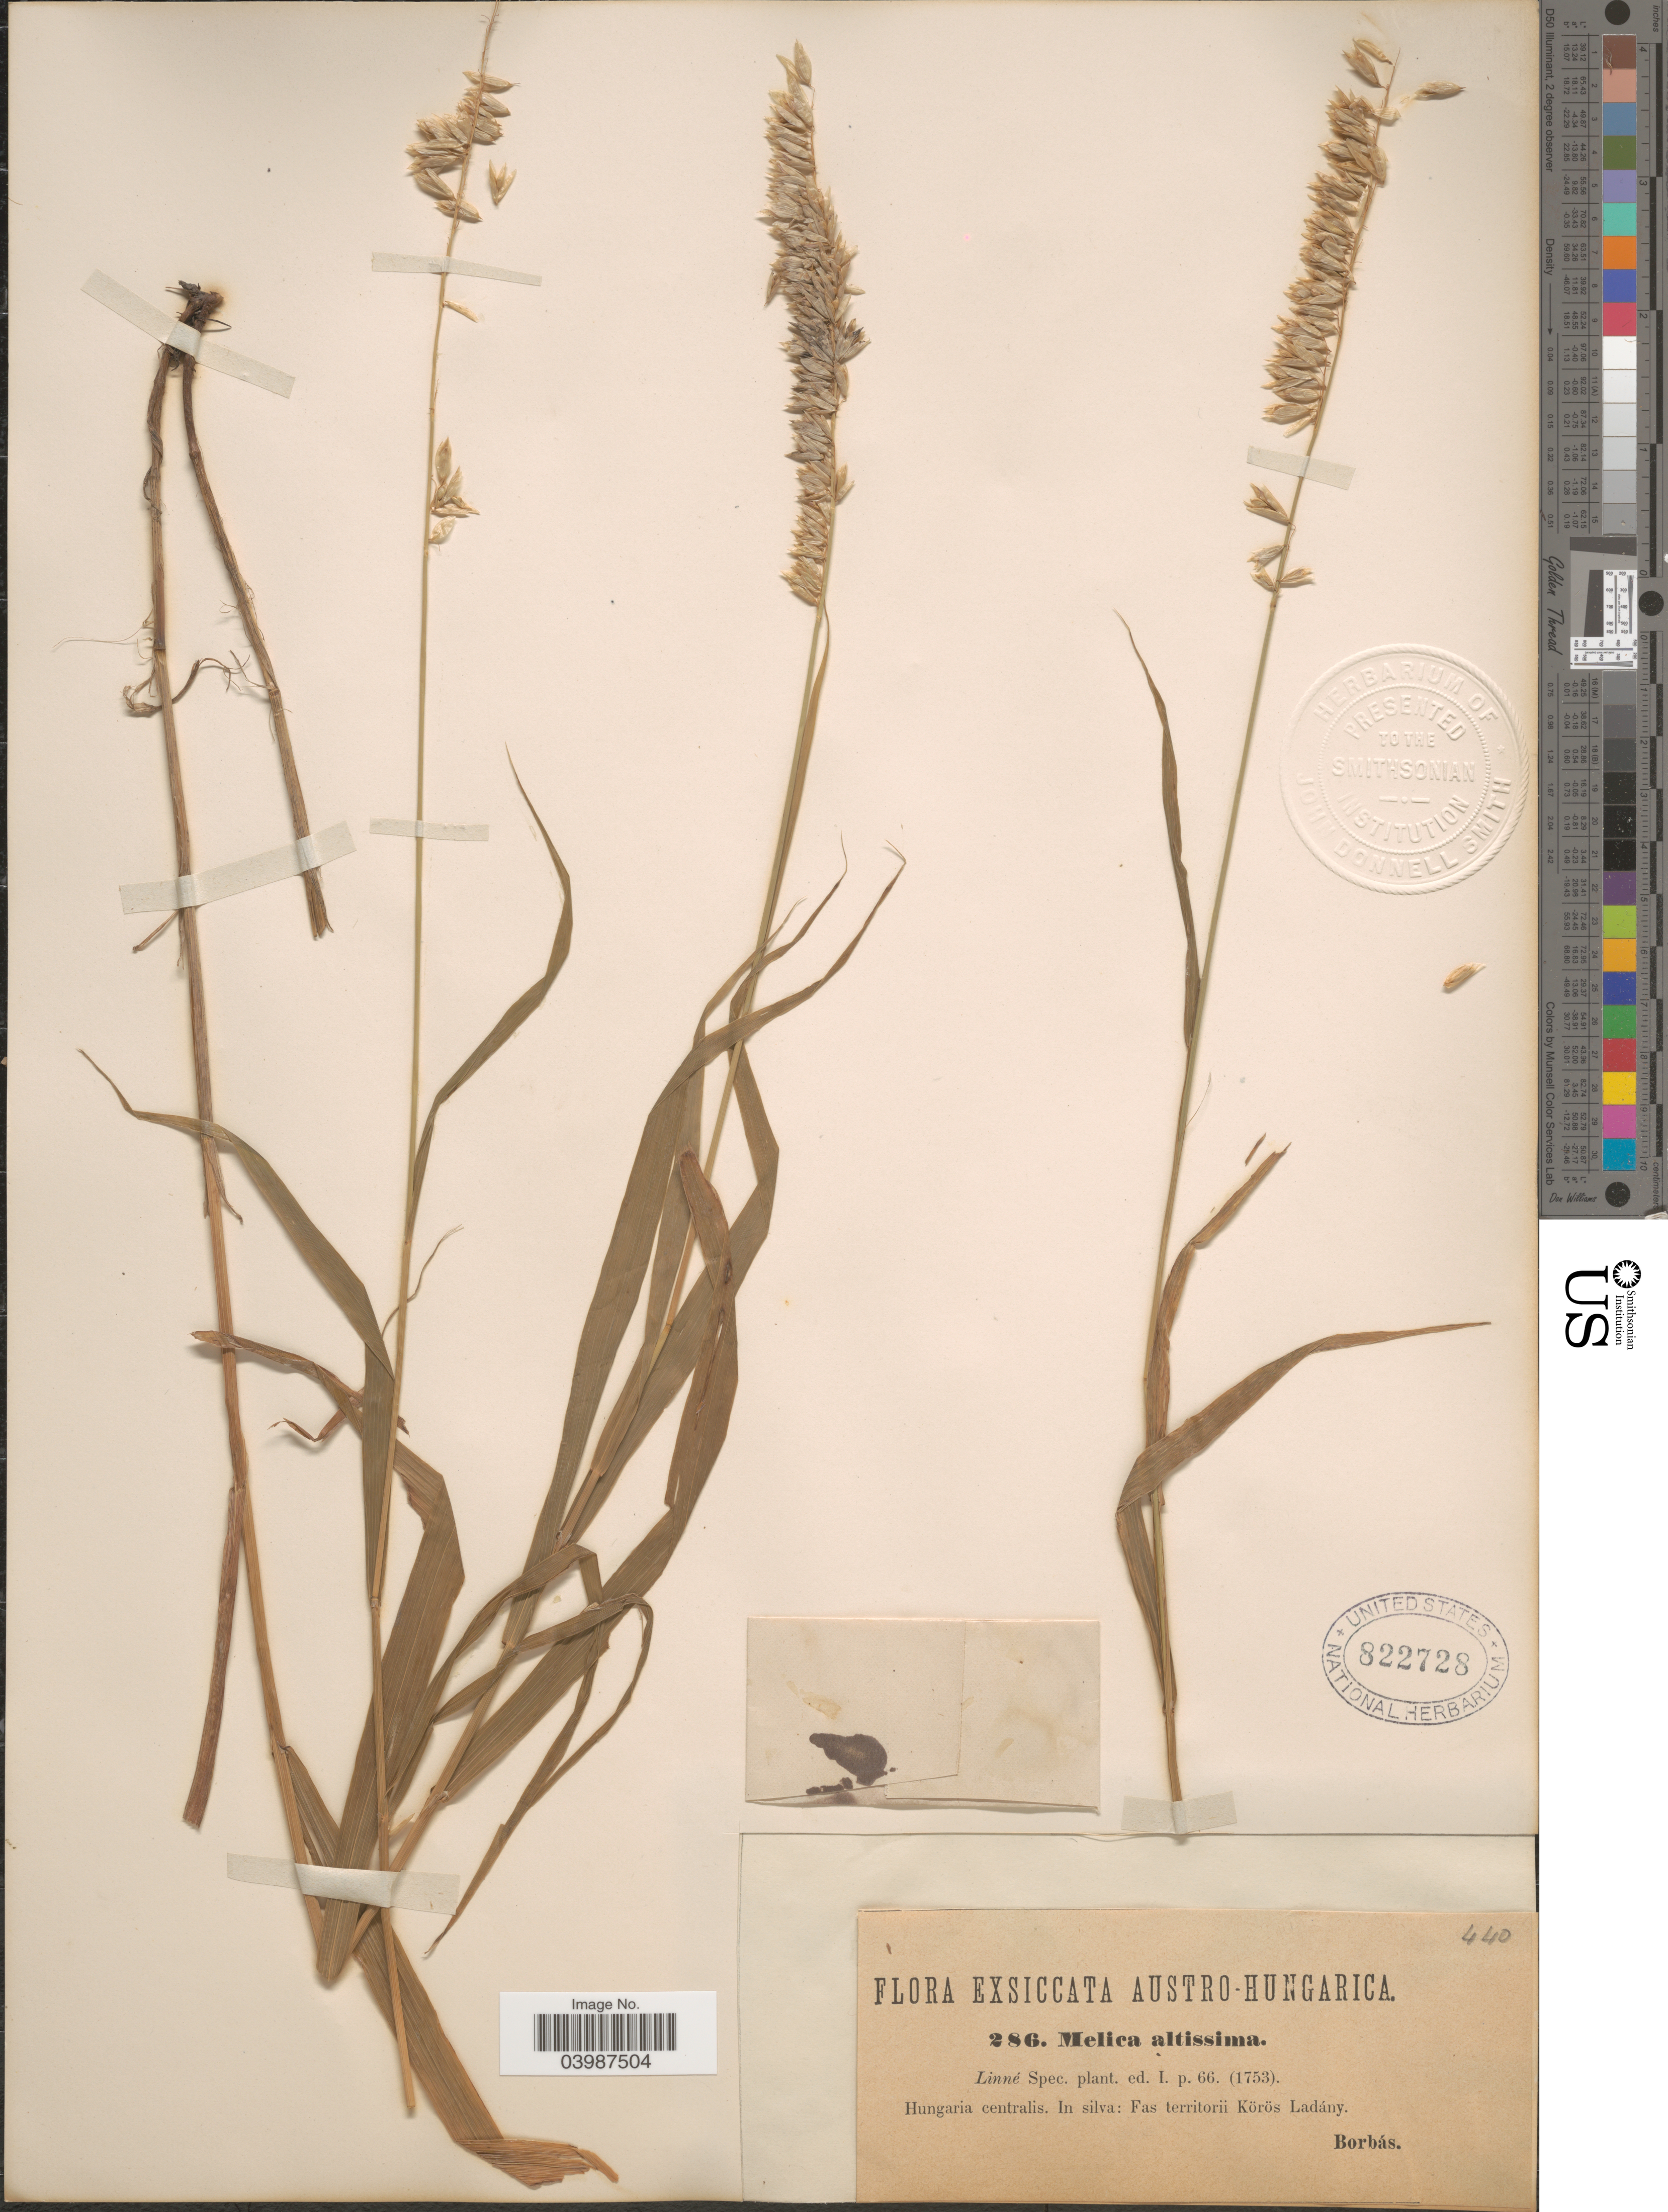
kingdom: Plantae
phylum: Tracheophyta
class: Liliopsida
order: Poales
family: Poaceae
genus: Melica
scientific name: Melica altissima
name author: L.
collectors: V. von Borbás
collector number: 286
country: Hungary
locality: Austro-hungarica. Hungaria centralis. In silva: Fas territorii Körös Ladány.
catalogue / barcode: US 822728